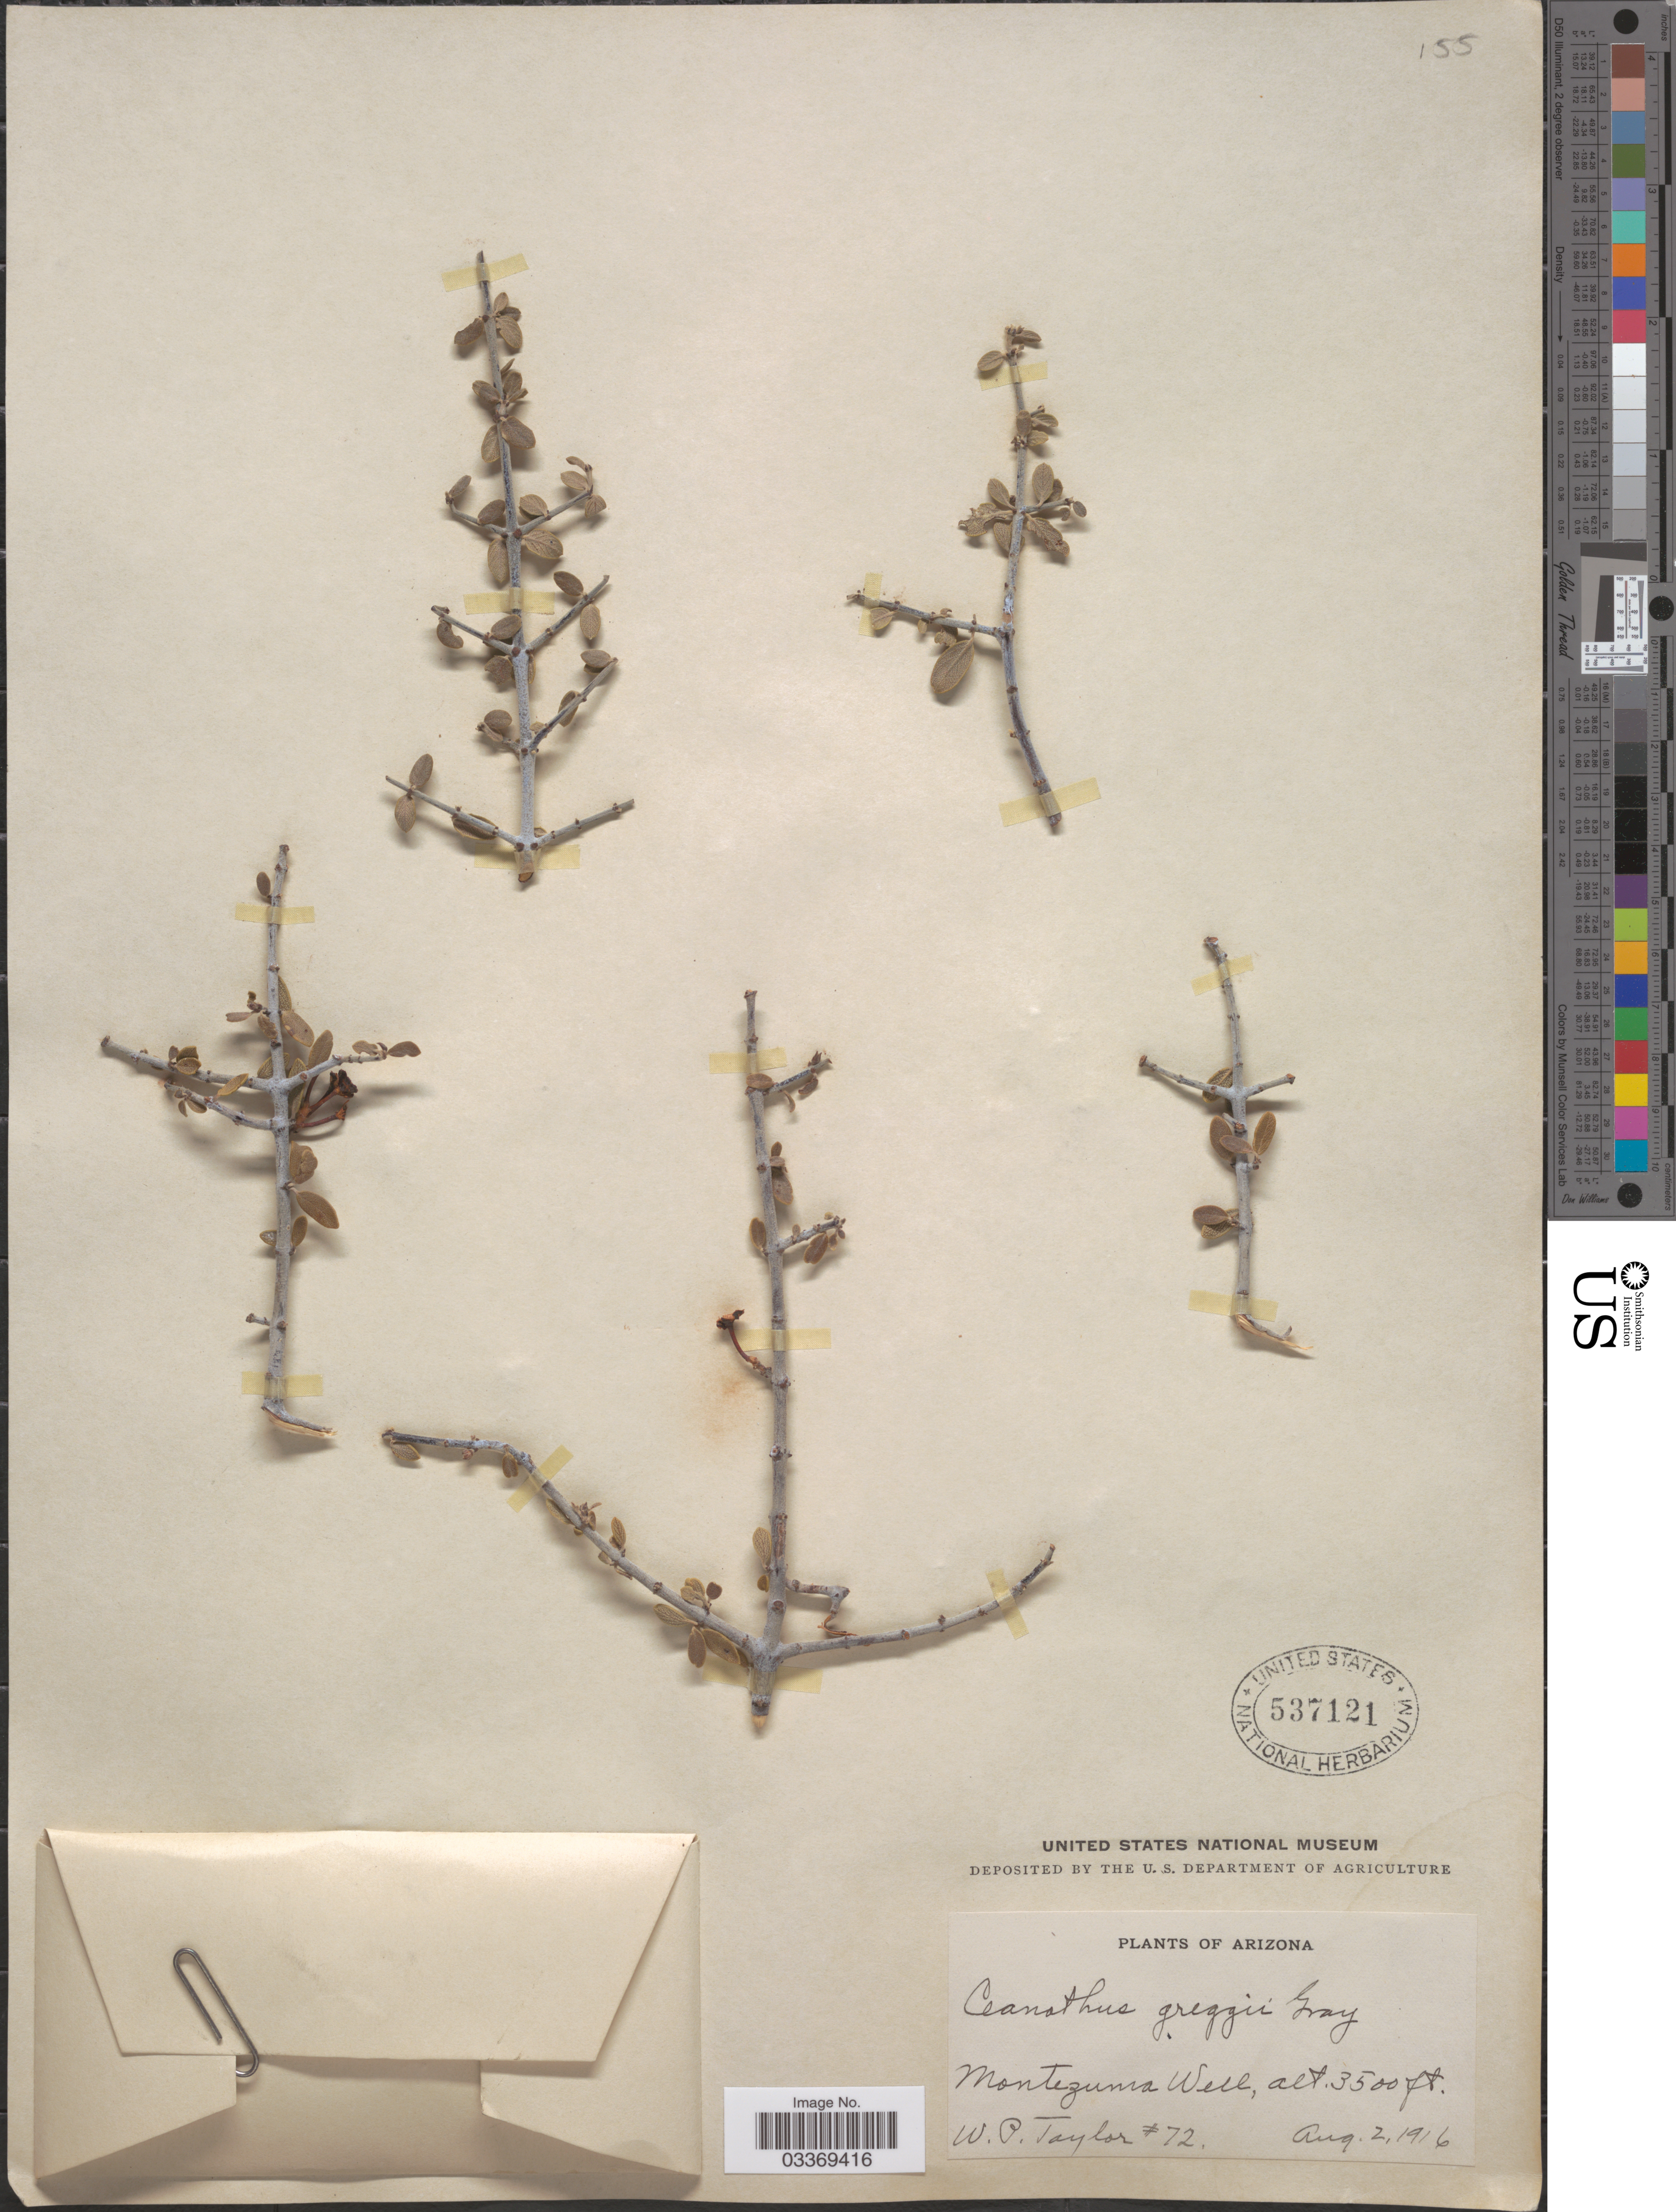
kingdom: Plantae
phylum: Tracheophyta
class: Magnoliopsida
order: Rosales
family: Rhamnaceae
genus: Ceanothus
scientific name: Ceanothus greggii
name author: A. Gray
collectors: W. P. Taylor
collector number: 72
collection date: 1916-08-02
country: United States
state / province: Arizona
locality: Montezuma Well.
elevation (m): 1067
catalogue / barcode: US 537121